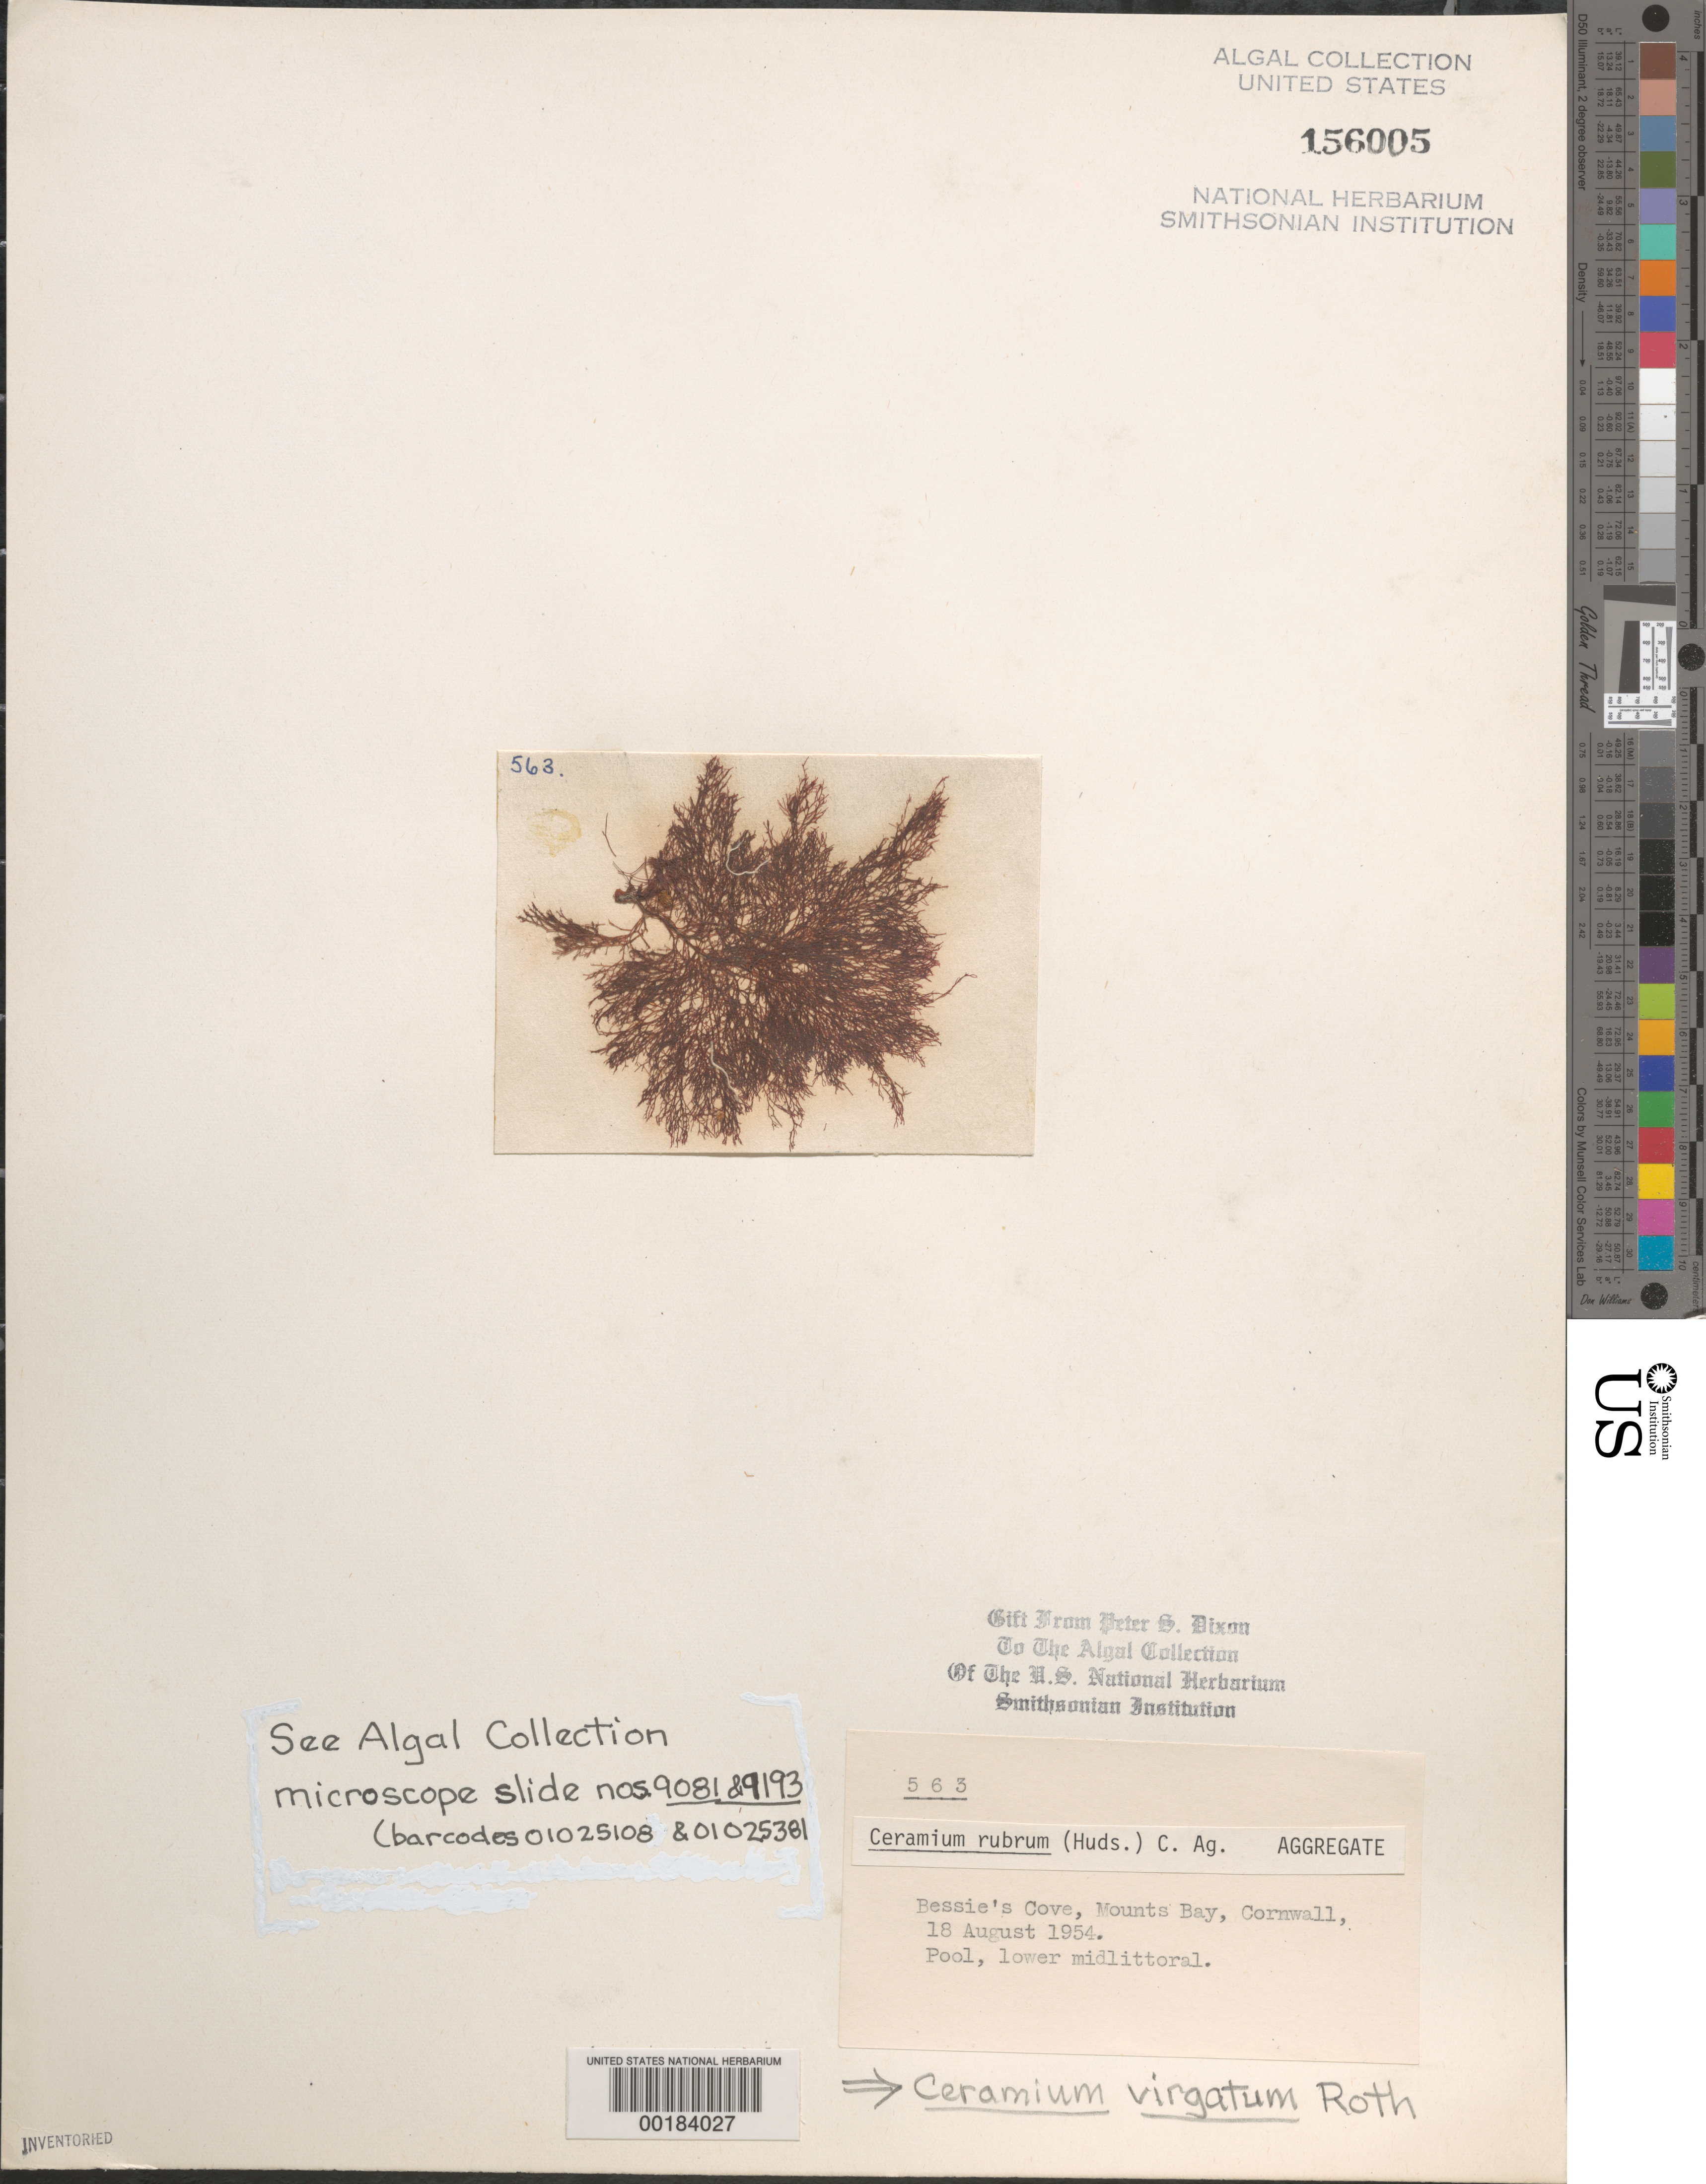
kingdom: Plantae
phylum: Rhodophyta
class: Florideophyceae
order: Ceramiales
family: Ceramiaceae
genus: Ceramium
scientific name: Ceramium virgatum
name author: Roth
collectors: P. S. Dixon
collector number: PSD 563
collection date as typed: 18 Aug 1954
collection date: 1954-08-18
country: United Kingdom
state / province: England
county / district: Cornwall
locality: Bessie's Cove, Mounts Bay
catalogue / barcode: US 156005